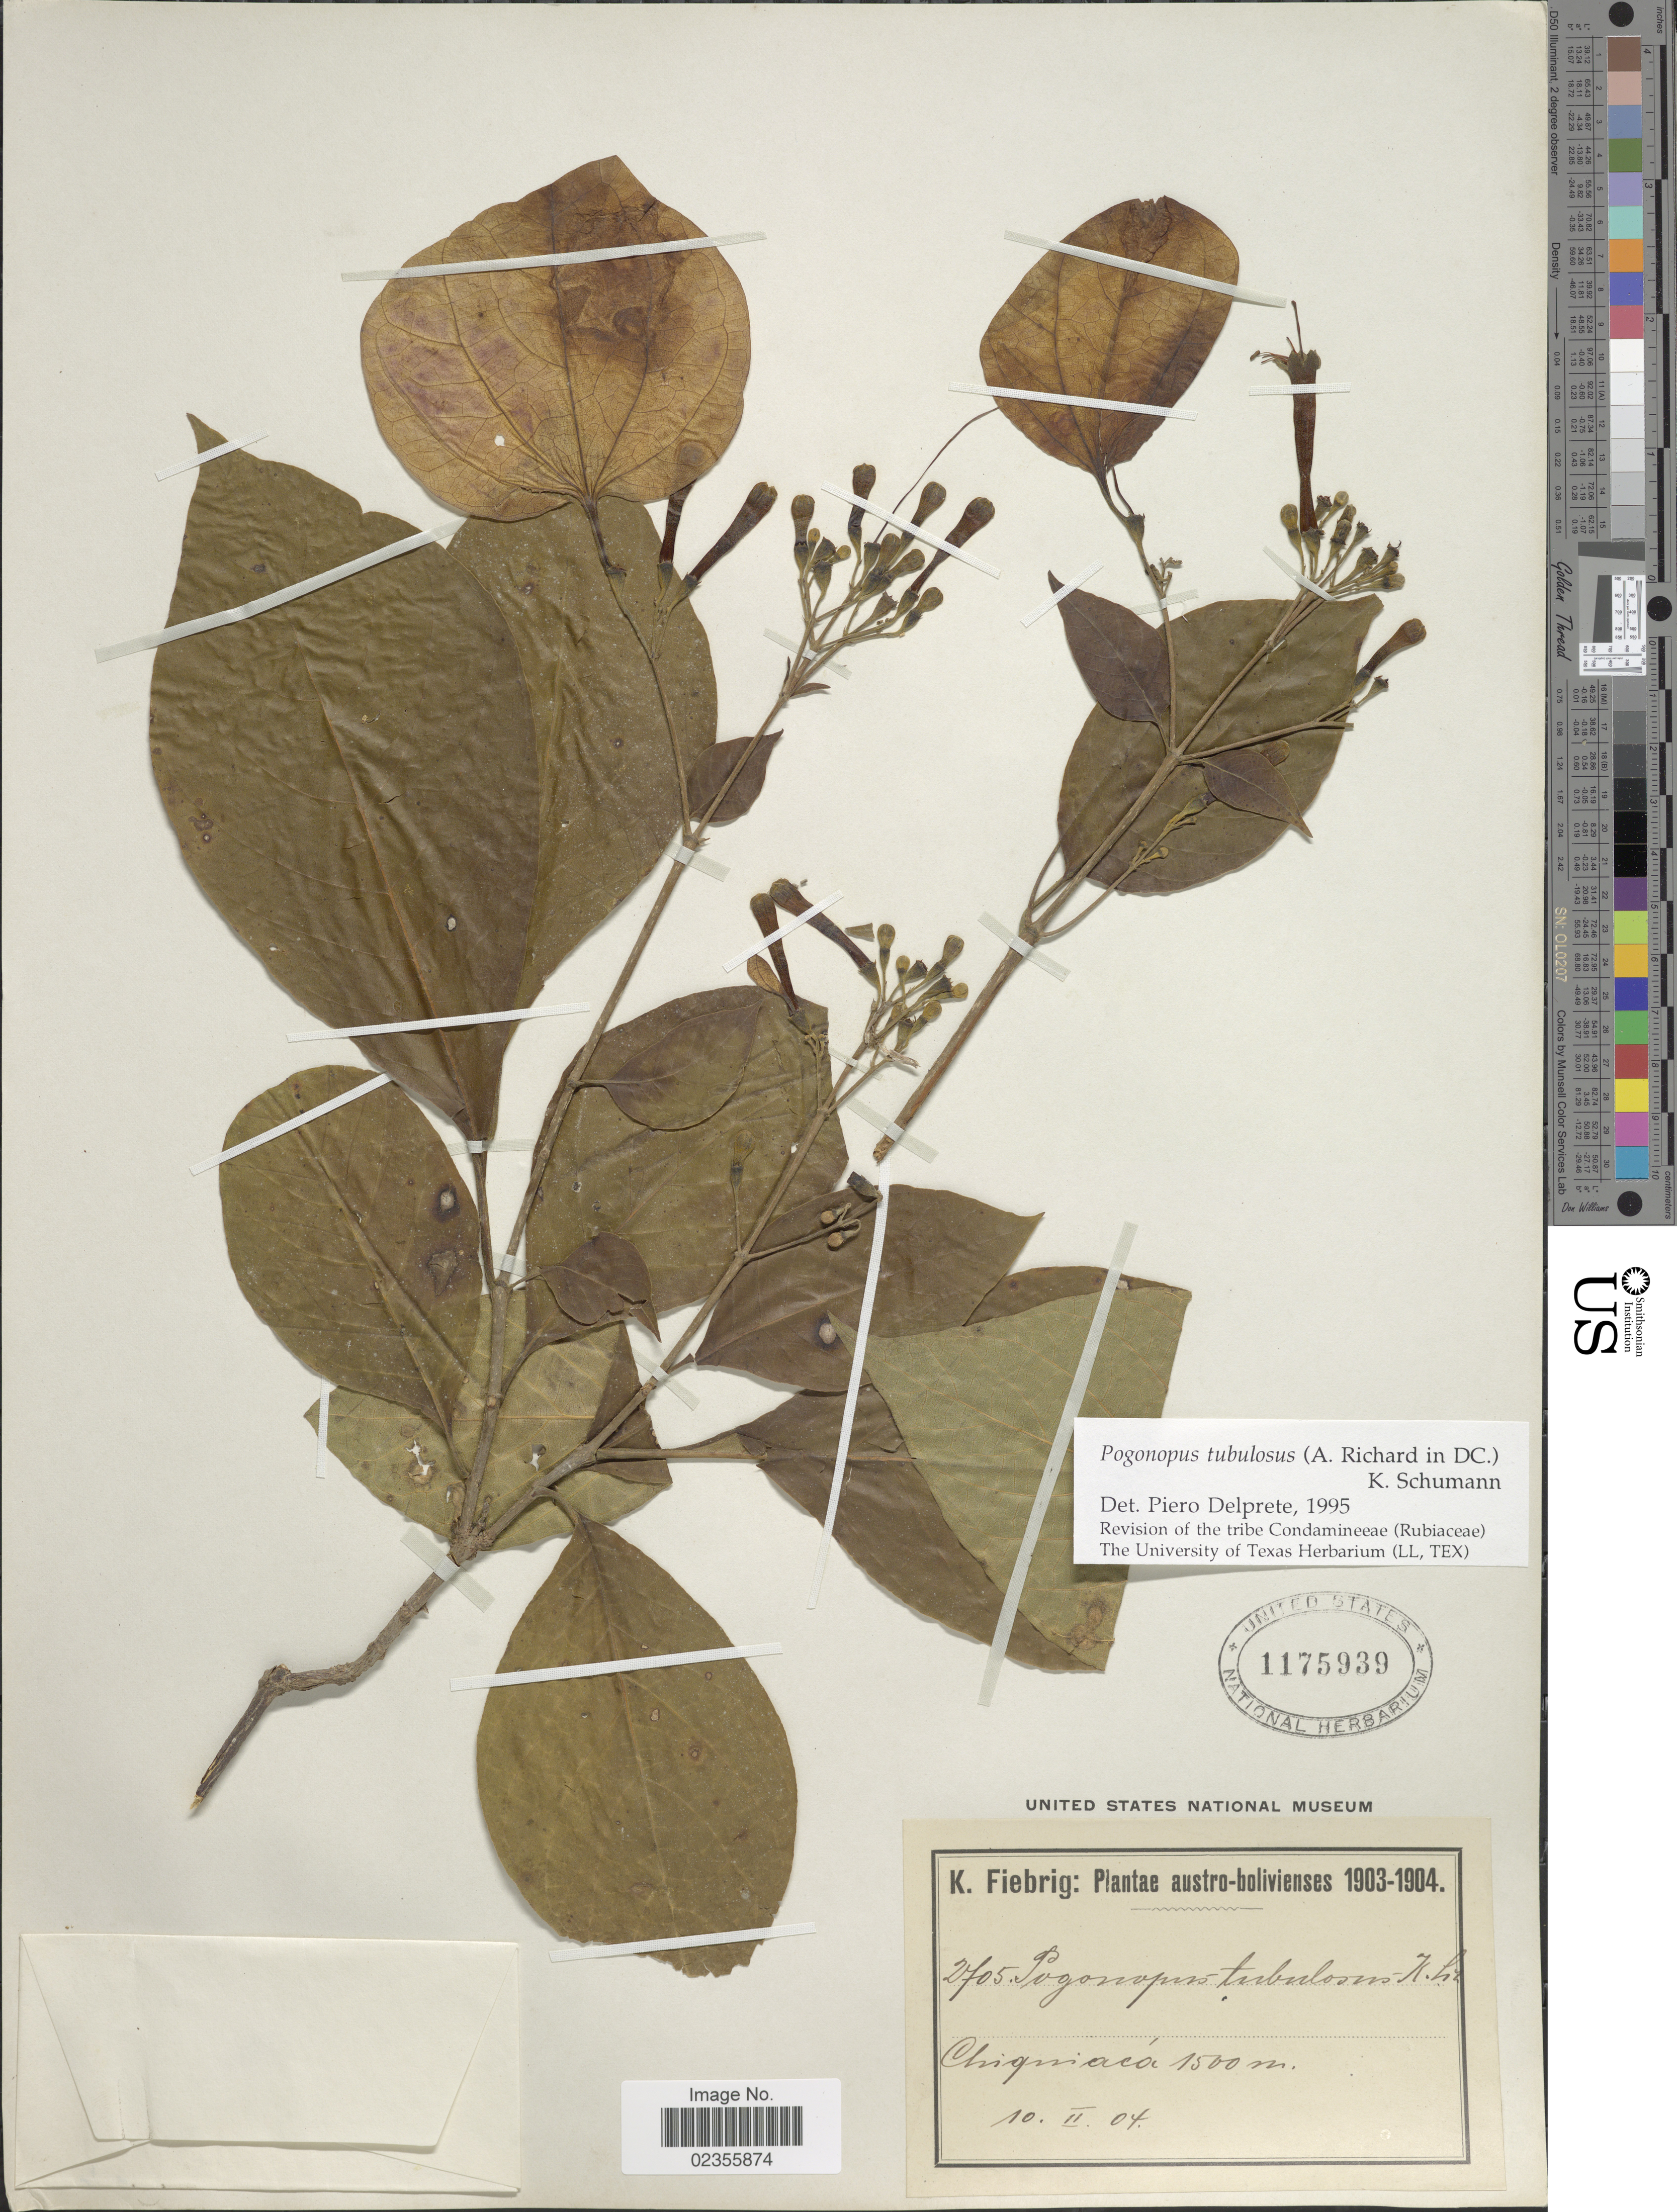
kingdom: Plantae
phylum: Tracheophyta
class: Magnoliopsida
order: Gentianales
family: Rubiaceae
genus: Pogonopus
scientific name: Pogonopus tubulosus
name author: (A. Rich. in DC.) K. Schum.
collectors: K. Fiebrig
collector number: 2705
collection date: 1904-02-10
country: Bolivia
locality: Austro-bolivienses. Chiquiacá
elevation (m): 1500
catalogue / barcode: US 1175939